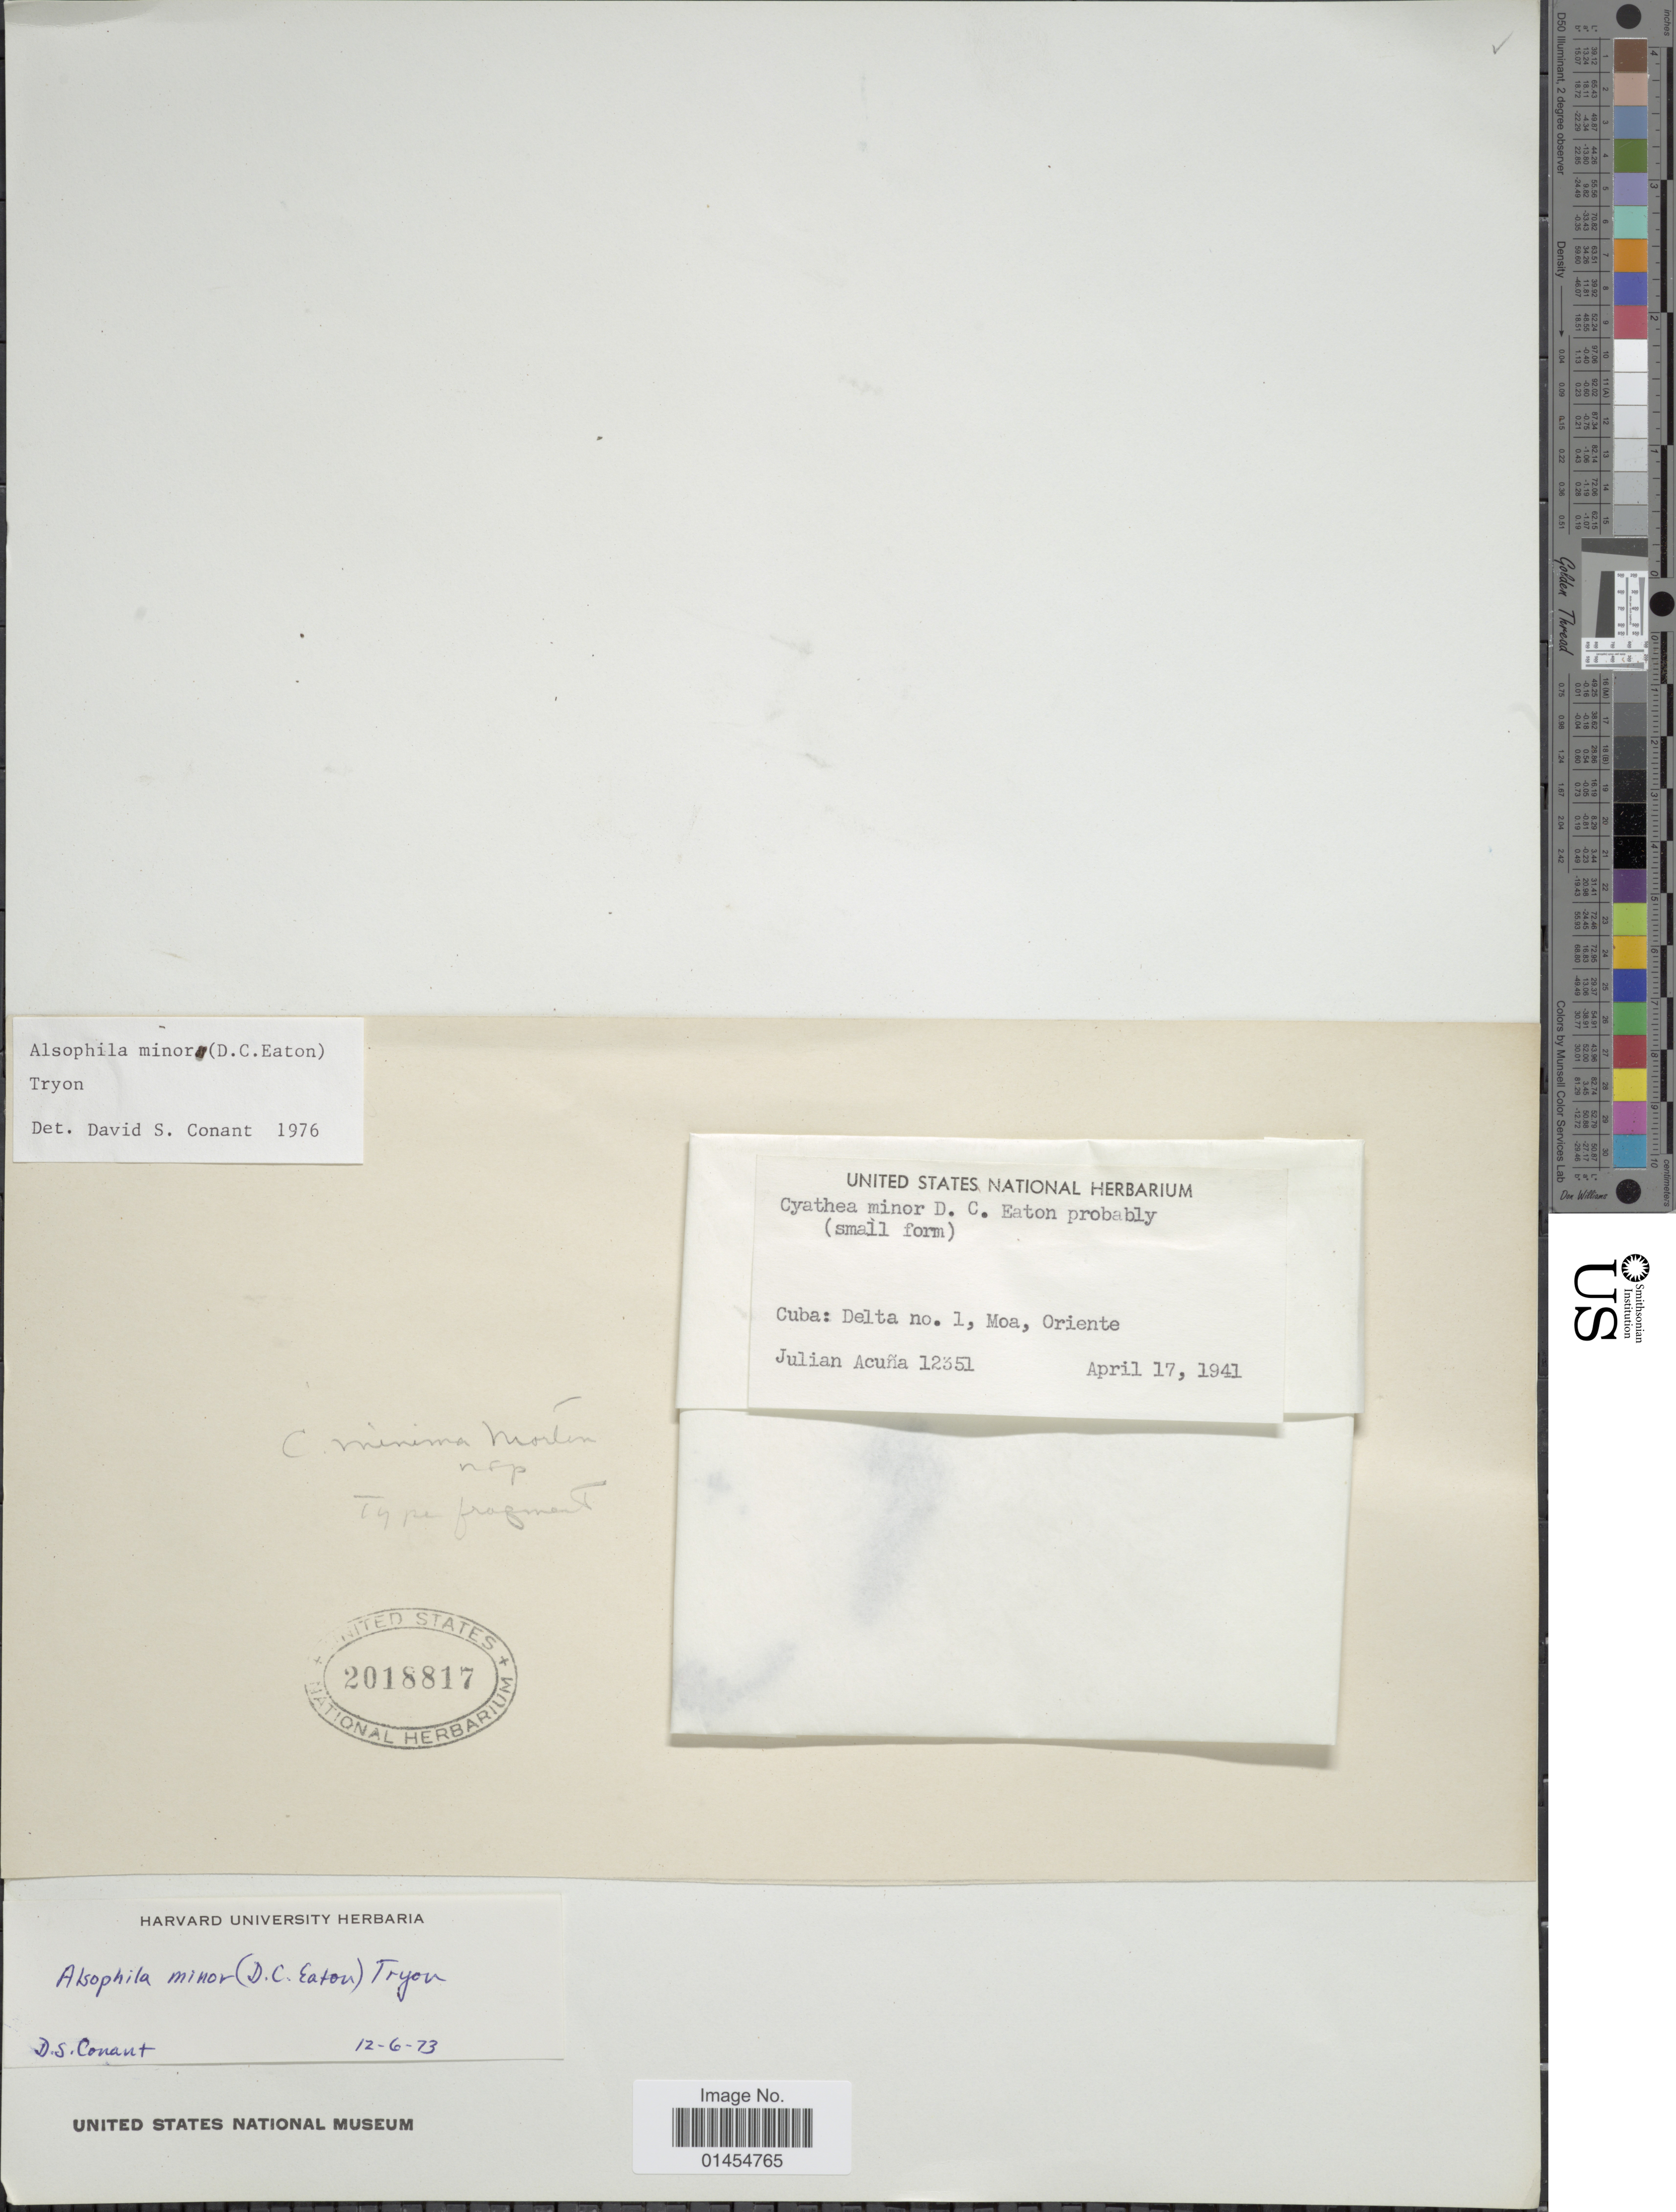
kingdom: Plantae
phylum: Tracheophyta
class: Polypodiopsida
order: Cyatheales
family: Cyatheaceae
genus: Alsophila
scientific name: Alsophila minor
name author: (D.C. Eaton) R.M. Tryon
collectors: J. B. Acuña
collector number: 12351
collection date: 1941-04-17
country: Cuba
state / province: Oriente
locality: Delta no. 1, Moa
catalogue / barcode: US 2018817